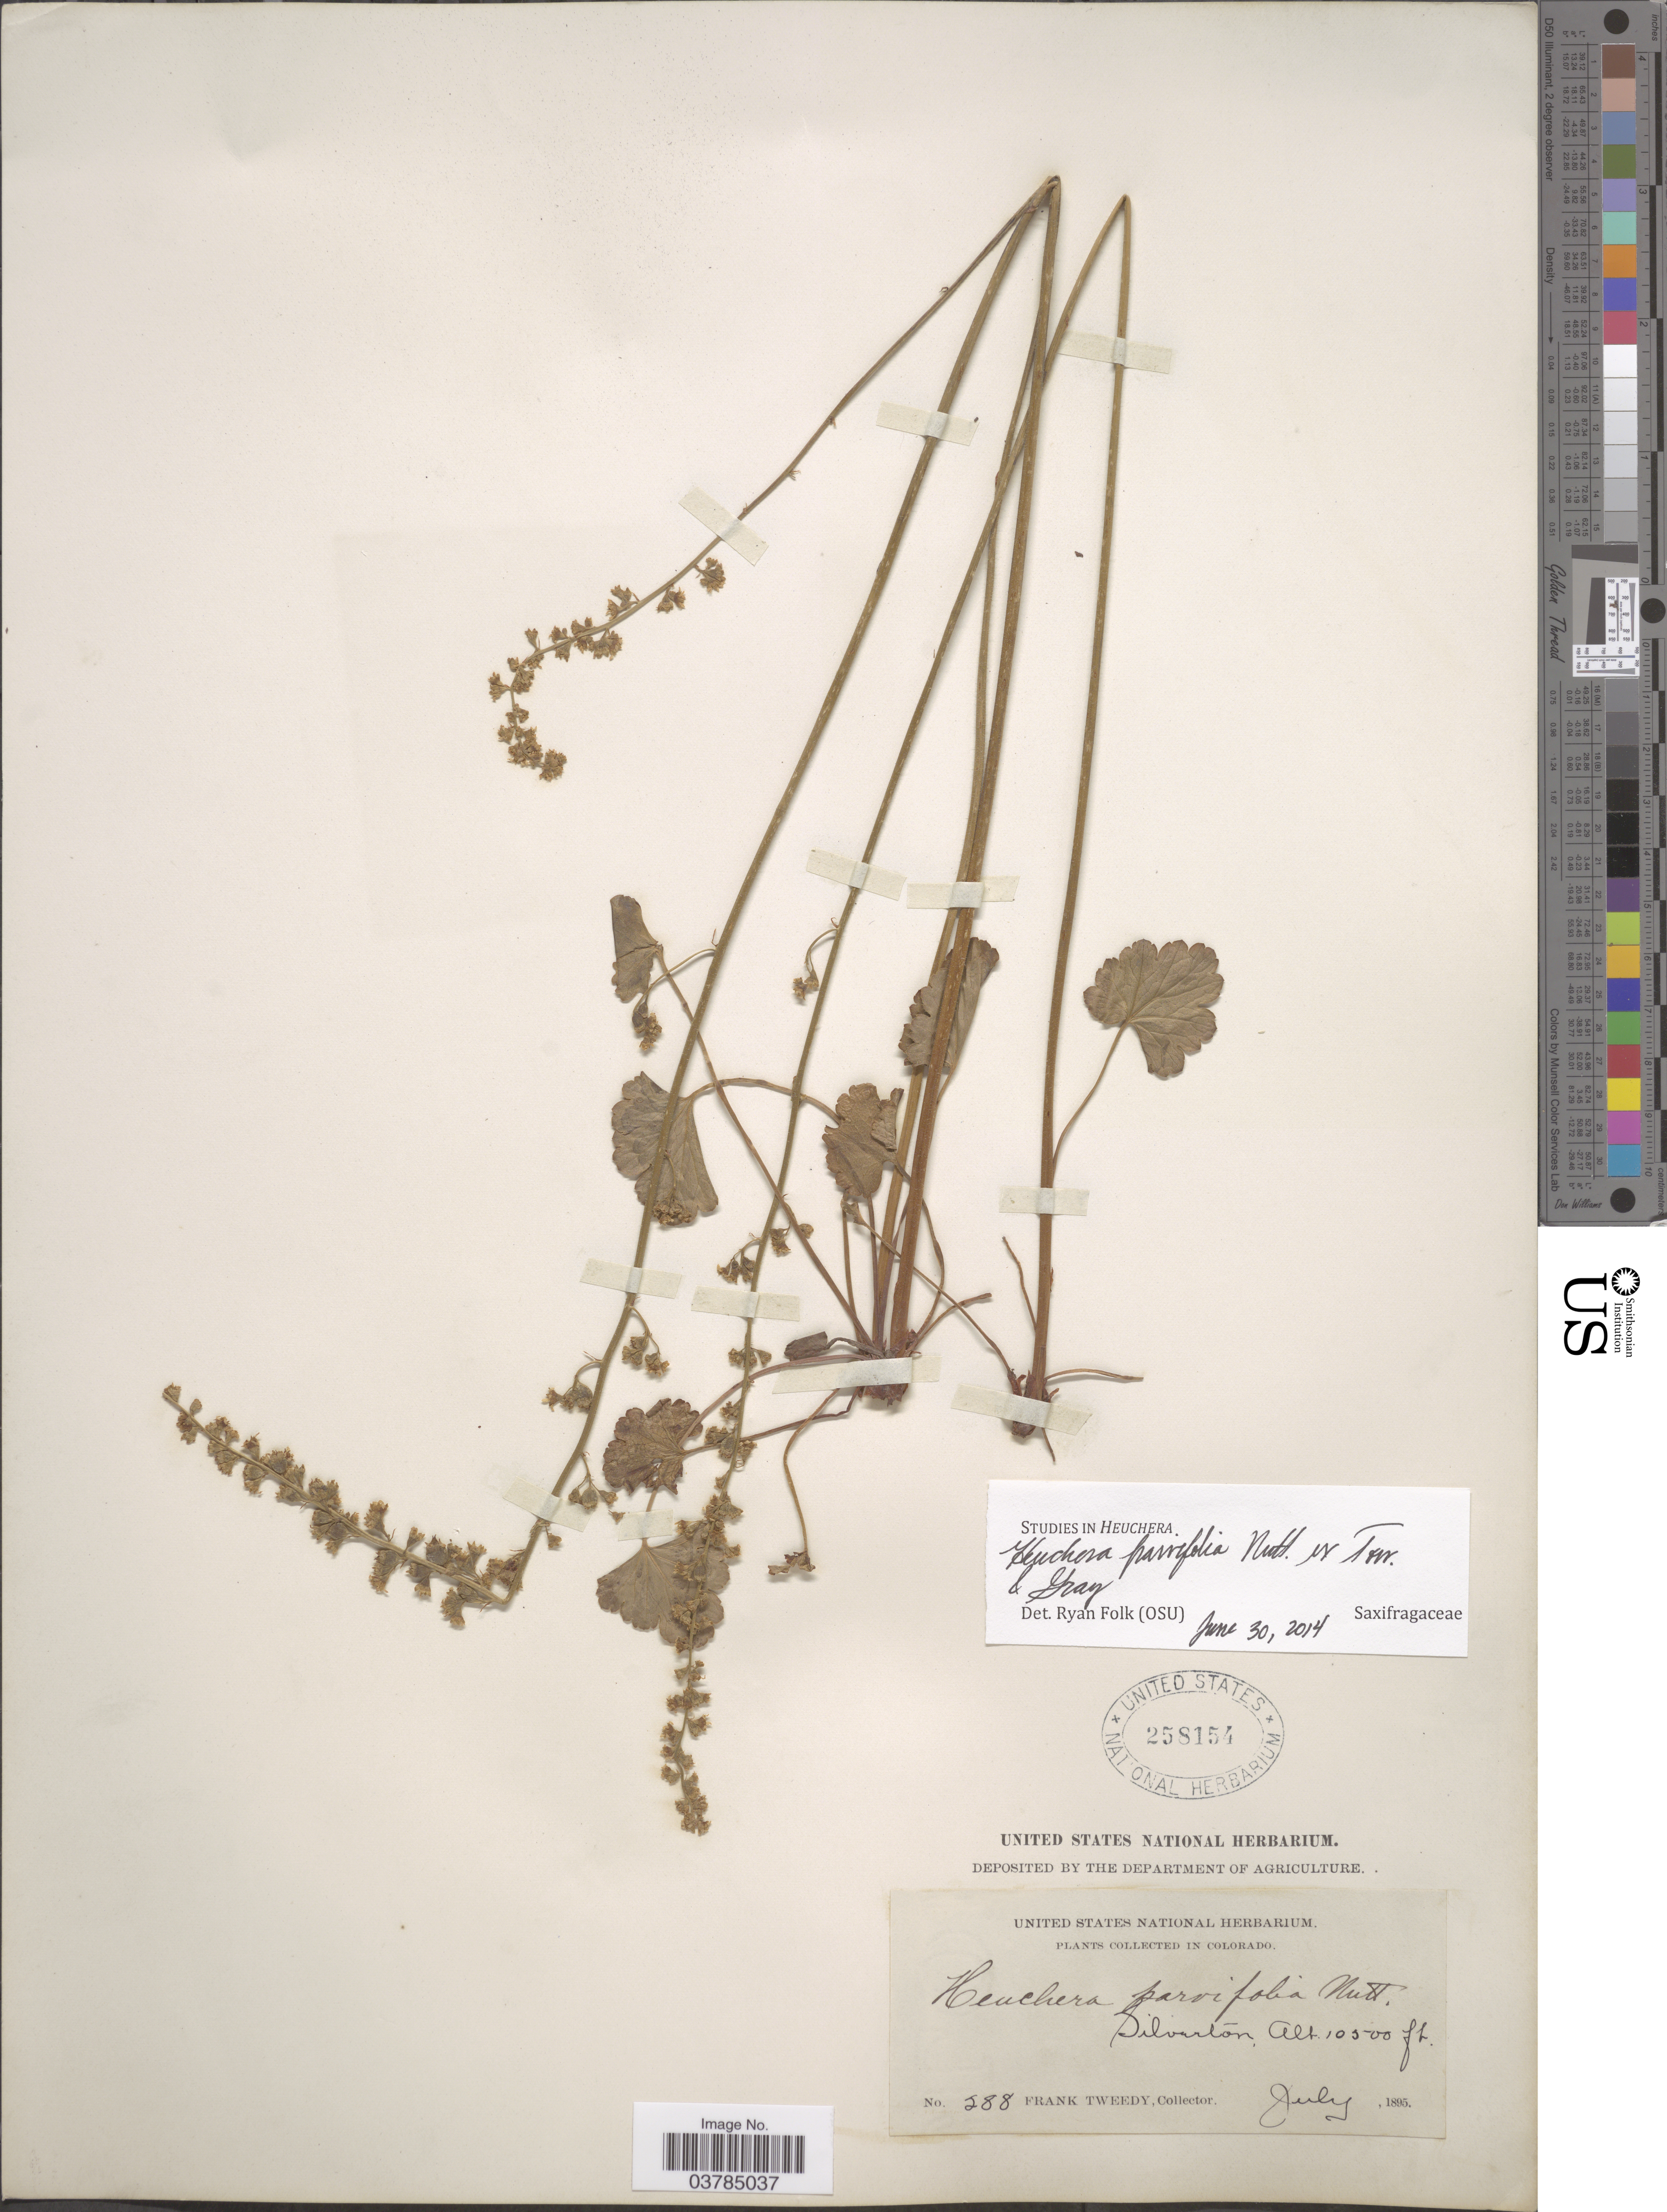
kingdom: Plantae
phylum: Tracheophyta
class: Magnoliopsida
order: Saxifragales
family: Saxifragaceae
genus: Heuchera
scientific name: Heuchera parvifolia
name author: Nutt.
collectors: F. Tweedy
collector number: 288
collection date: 1895-07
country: United States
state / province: Colorado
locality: Silverton.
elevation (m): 3200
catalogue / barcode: US 258154